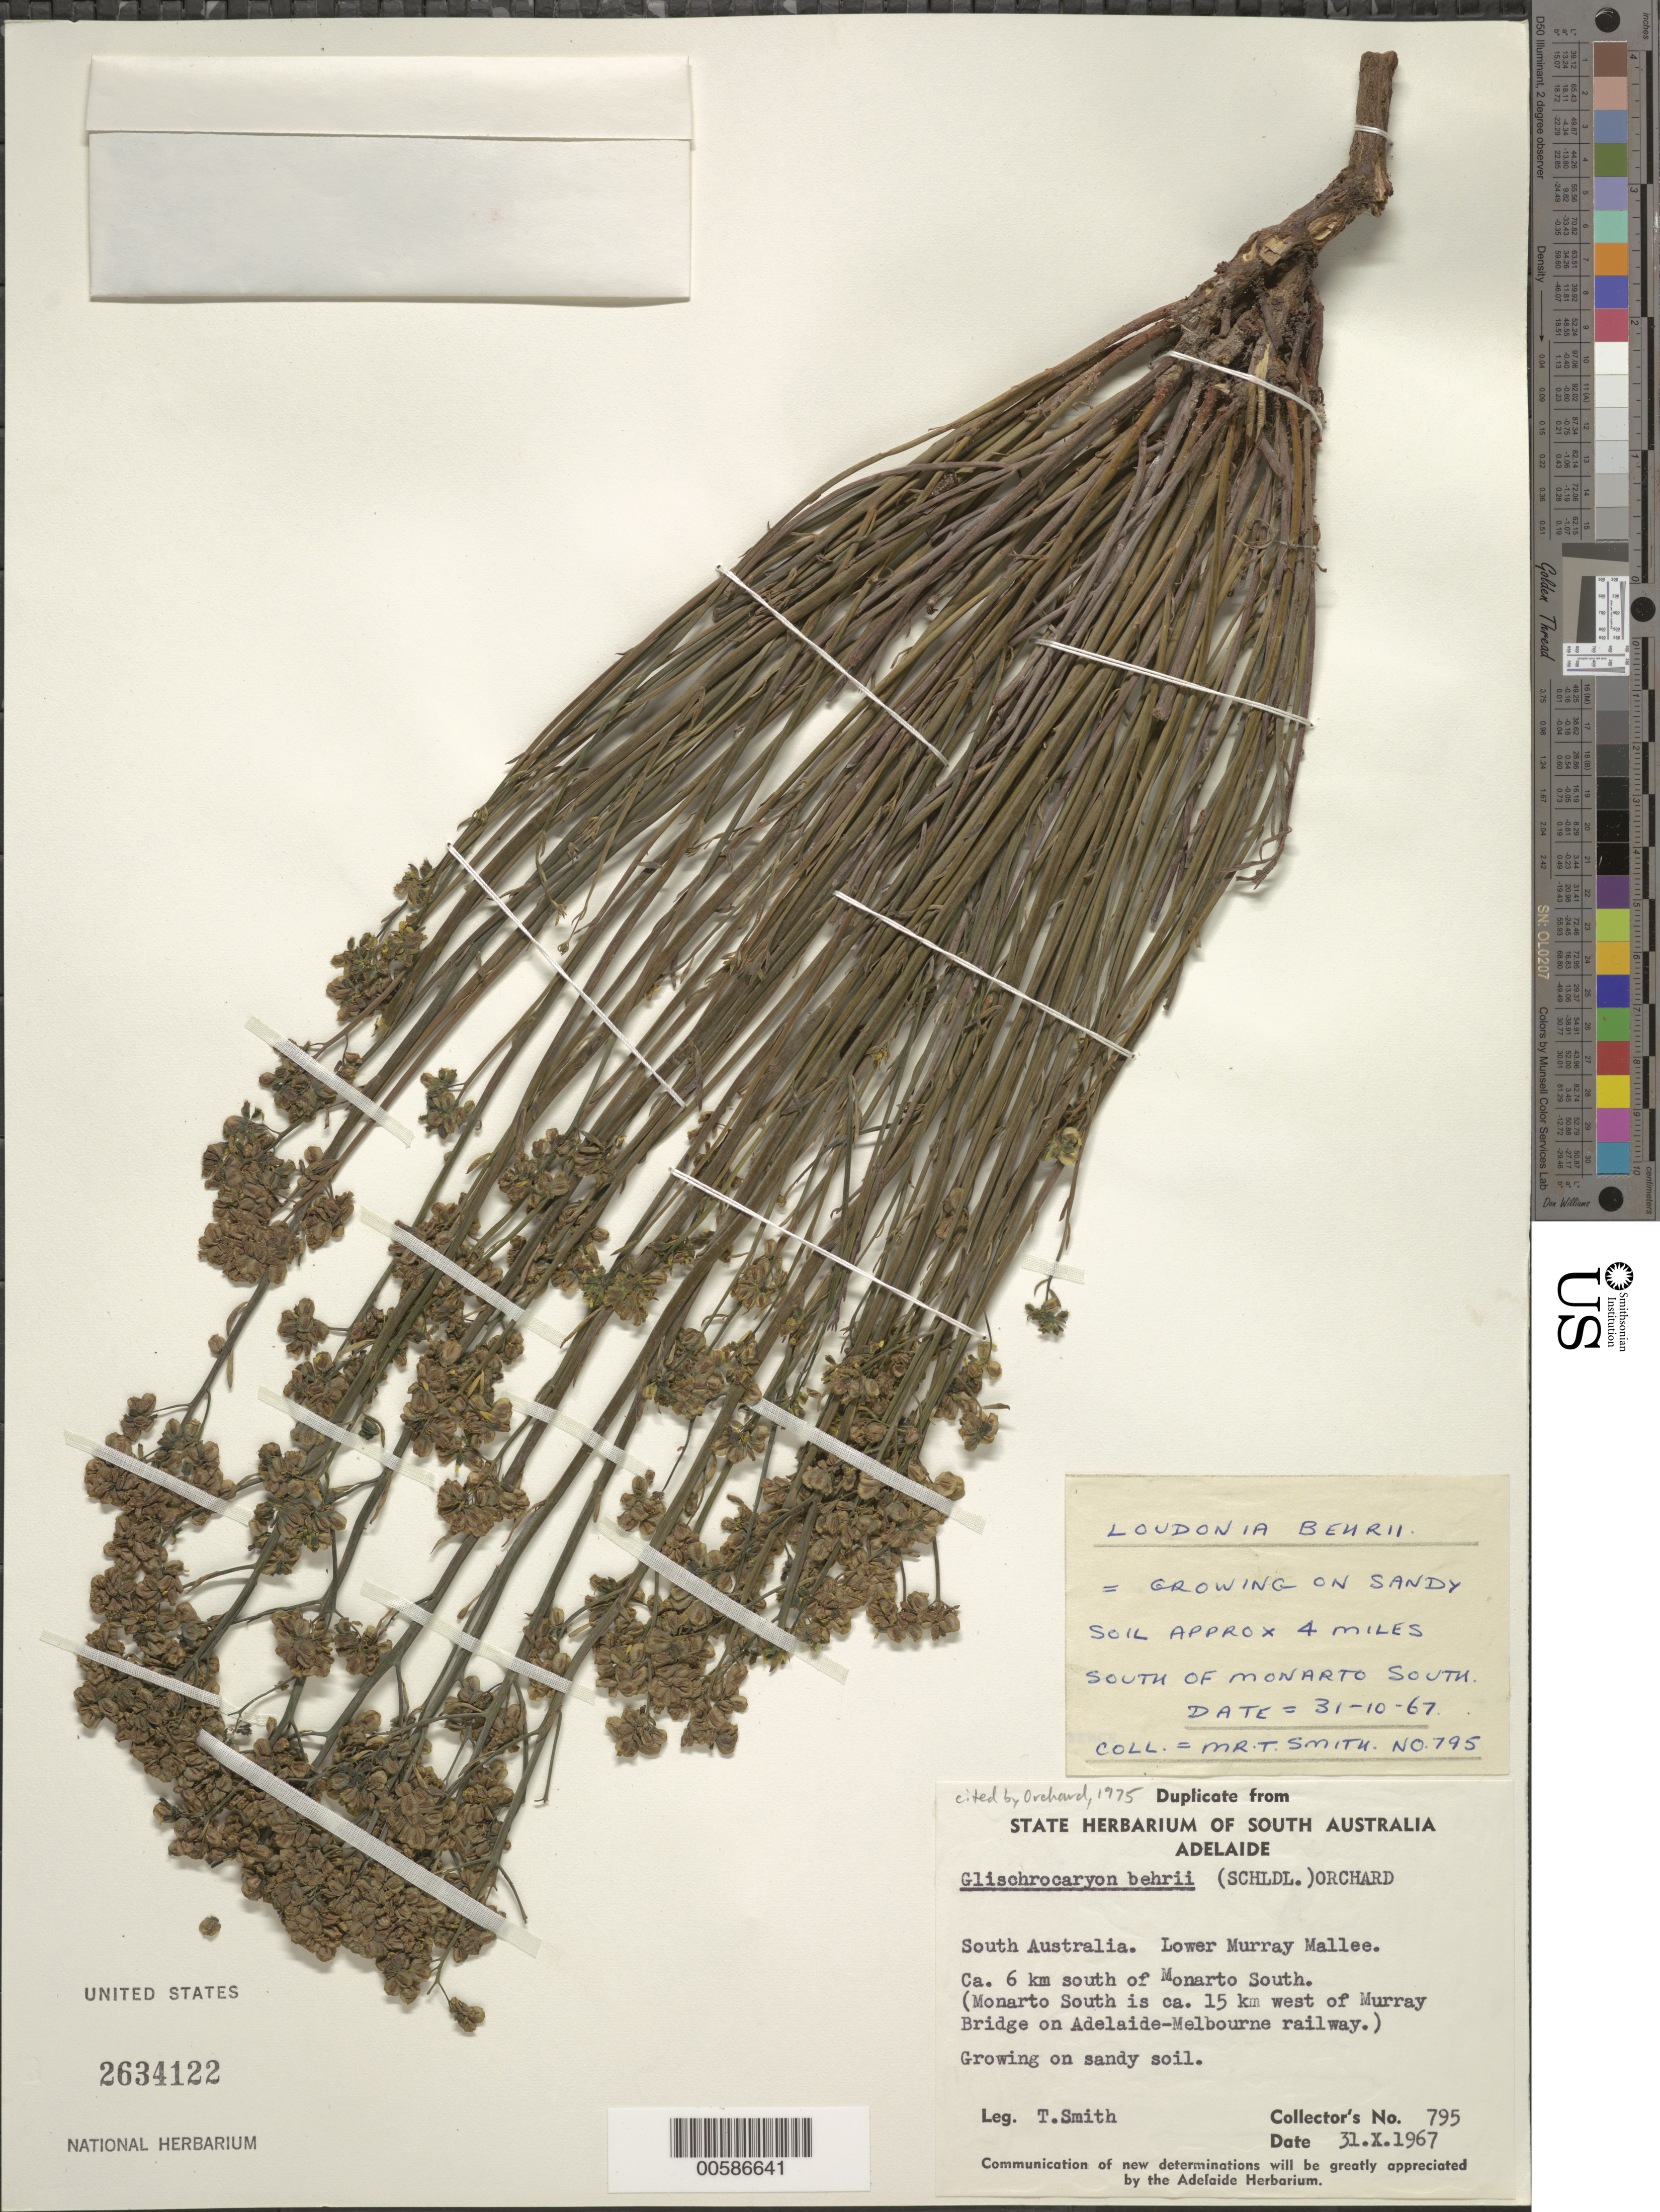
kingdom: Plantae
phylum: Tracheophyta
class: Magnoliopsida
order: Saxifragales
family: Haloragaceae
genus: Glischrocaryon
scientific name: Glischrocaryon behrii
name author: (Schltdl.) Orchard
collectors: T. Smith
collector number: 795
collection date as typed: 31 Oct 1967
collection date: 1967-10-31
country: Australia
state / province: South Australia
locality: Cocos I. (?), Lower Murray Mallee, S of Monarto South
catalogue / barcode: US 2634122